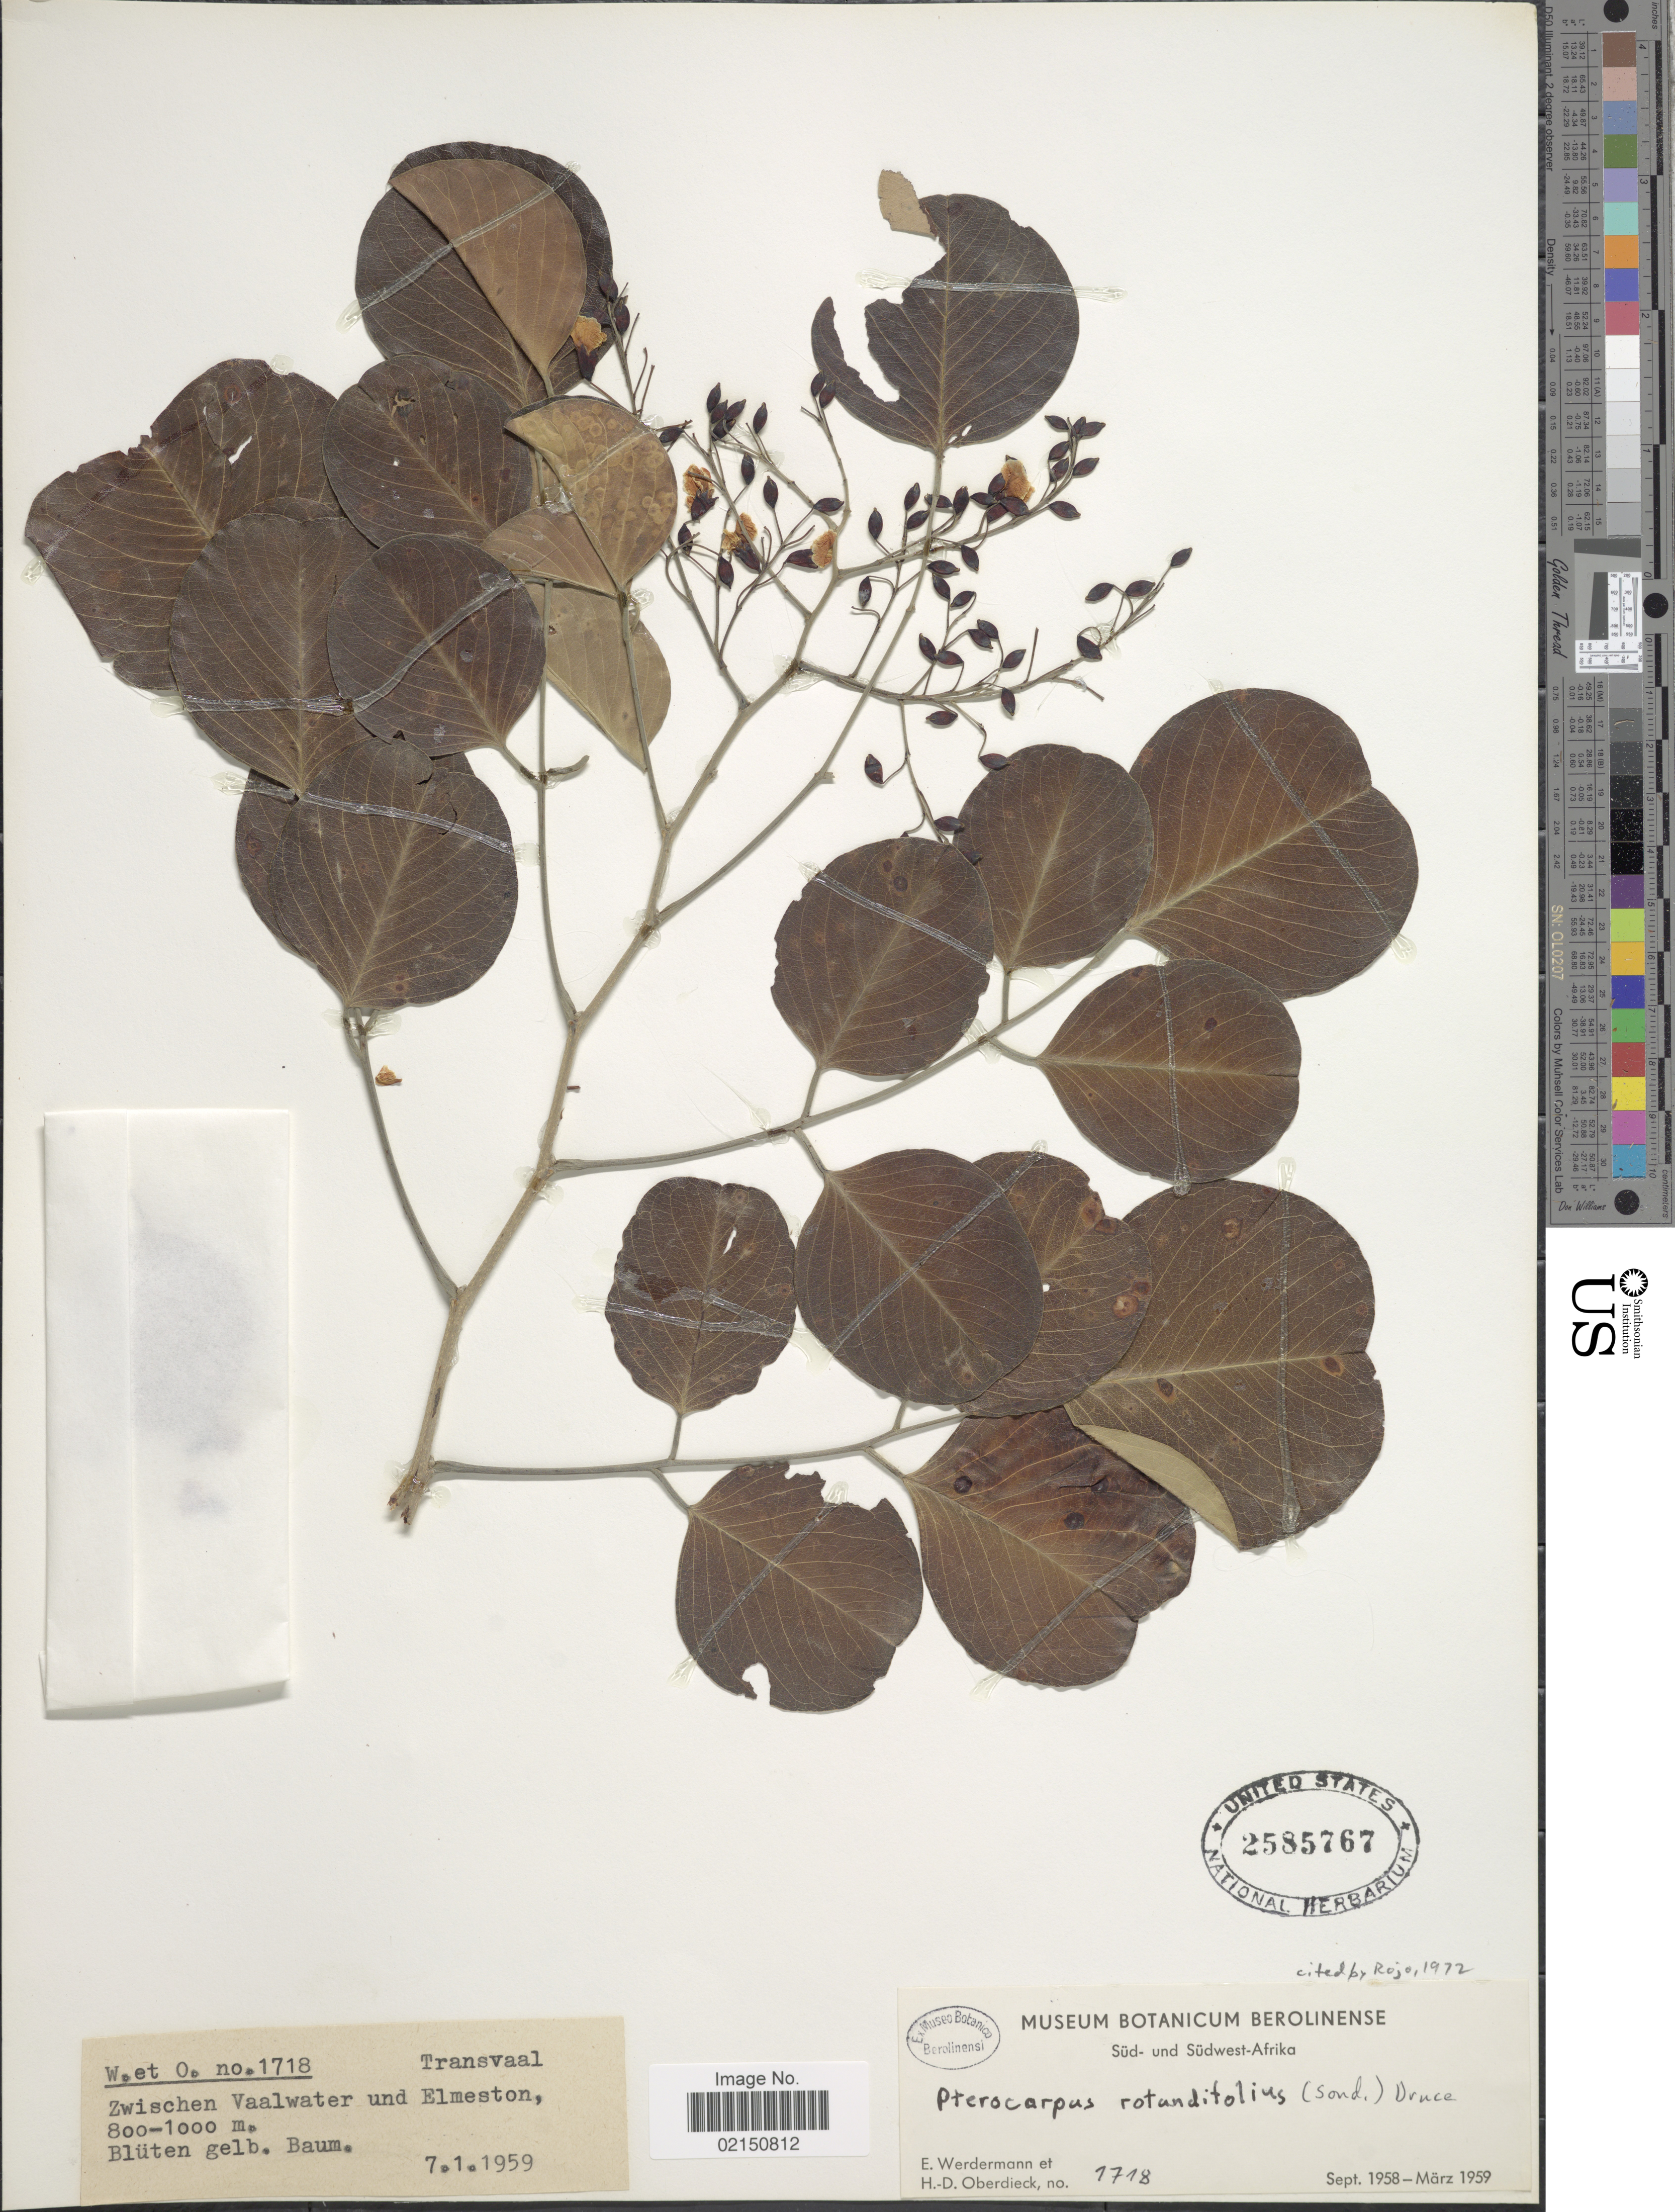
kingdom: Plantae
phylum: Tracheophyta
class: Magnoliopsida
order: Fabales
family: Fabaceae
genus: Pterocarpus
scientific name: Pterocarpus rotundifolius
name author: (Sond.) Druce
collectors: E. Werdermann & H. Oberdieck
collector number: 1718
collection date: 1959-01-07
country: South Africa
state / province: Limpopo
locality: Transvaal. Zwischen Vaalwater und Elmeston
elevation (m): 800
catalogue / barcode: US 2585767